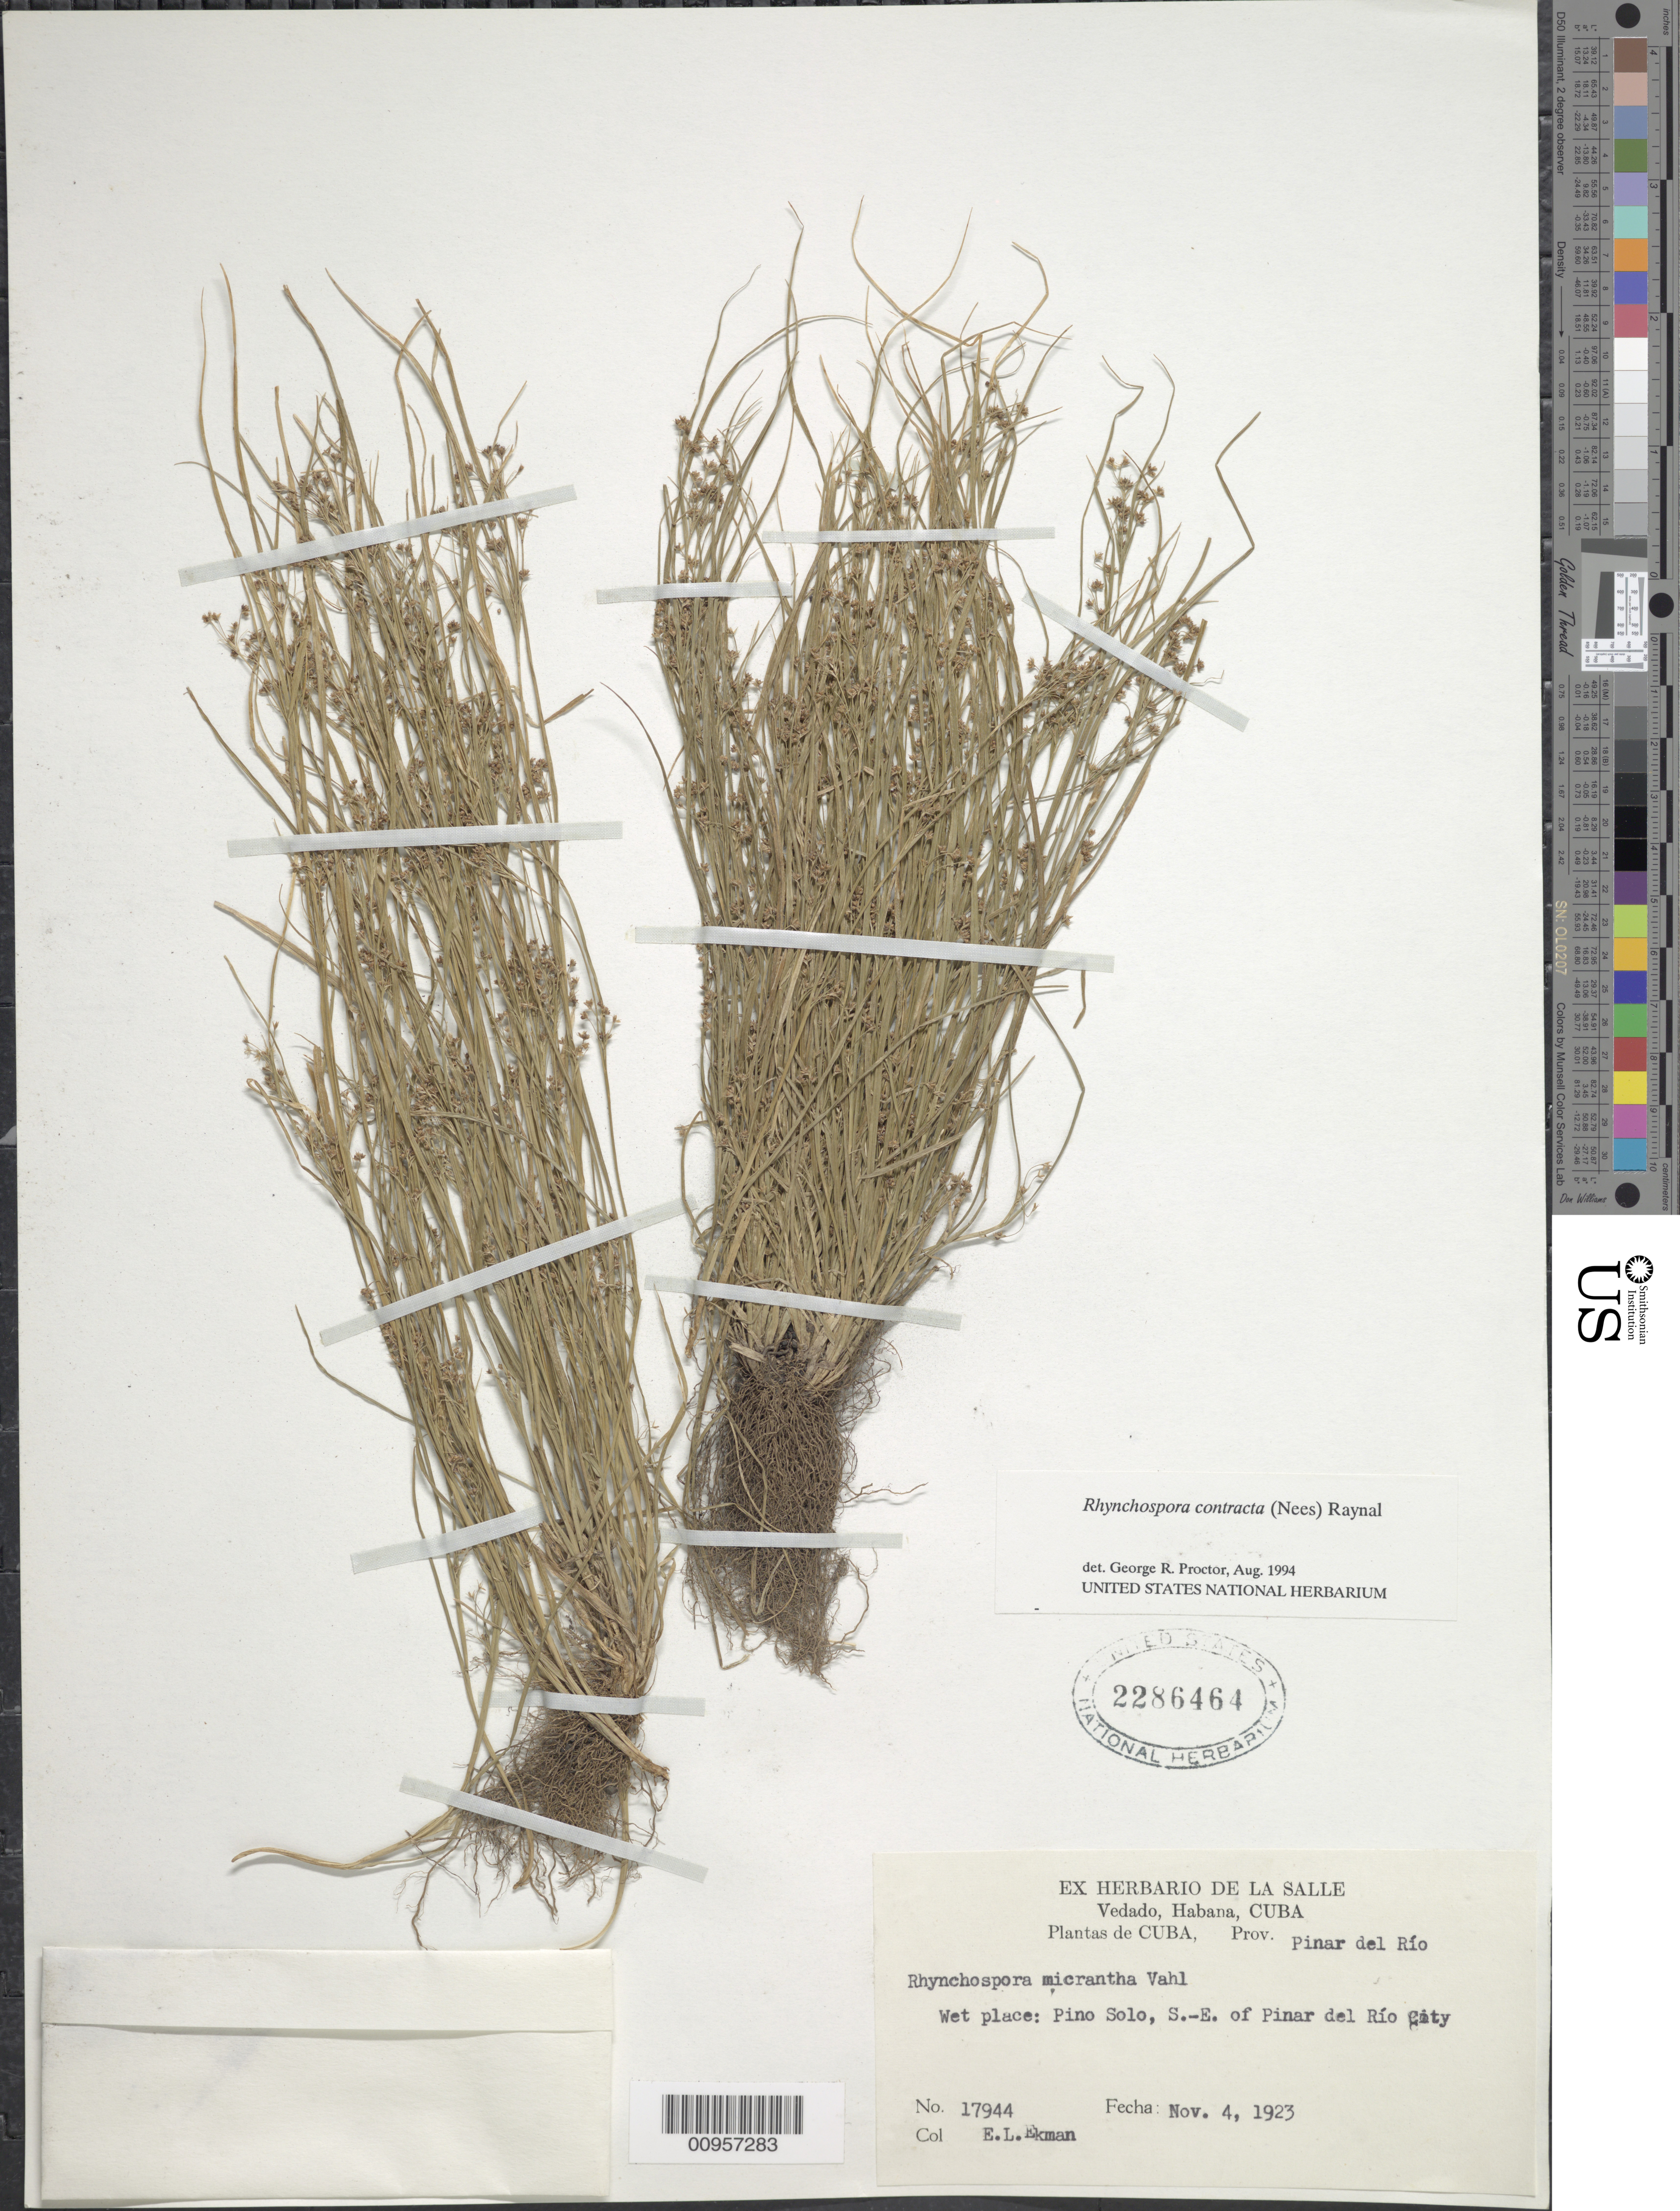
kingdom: Plantae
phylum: Tracheophyta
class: Liliopsida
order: Poales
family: Cyperaceae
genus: Rhynchospora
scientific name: Rhynchospora contracta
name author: (Nees) J. Raynal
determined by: Proctor, G. R.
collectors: E. L. Ekman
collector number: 17944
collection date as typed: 04 Nov 1923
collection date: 1923-11-04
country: Cuba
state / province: Pinar del Rio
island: Cuba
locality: Pino Solo, SE of Pinar del Río City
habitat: Wet place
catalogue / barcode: US 2286464